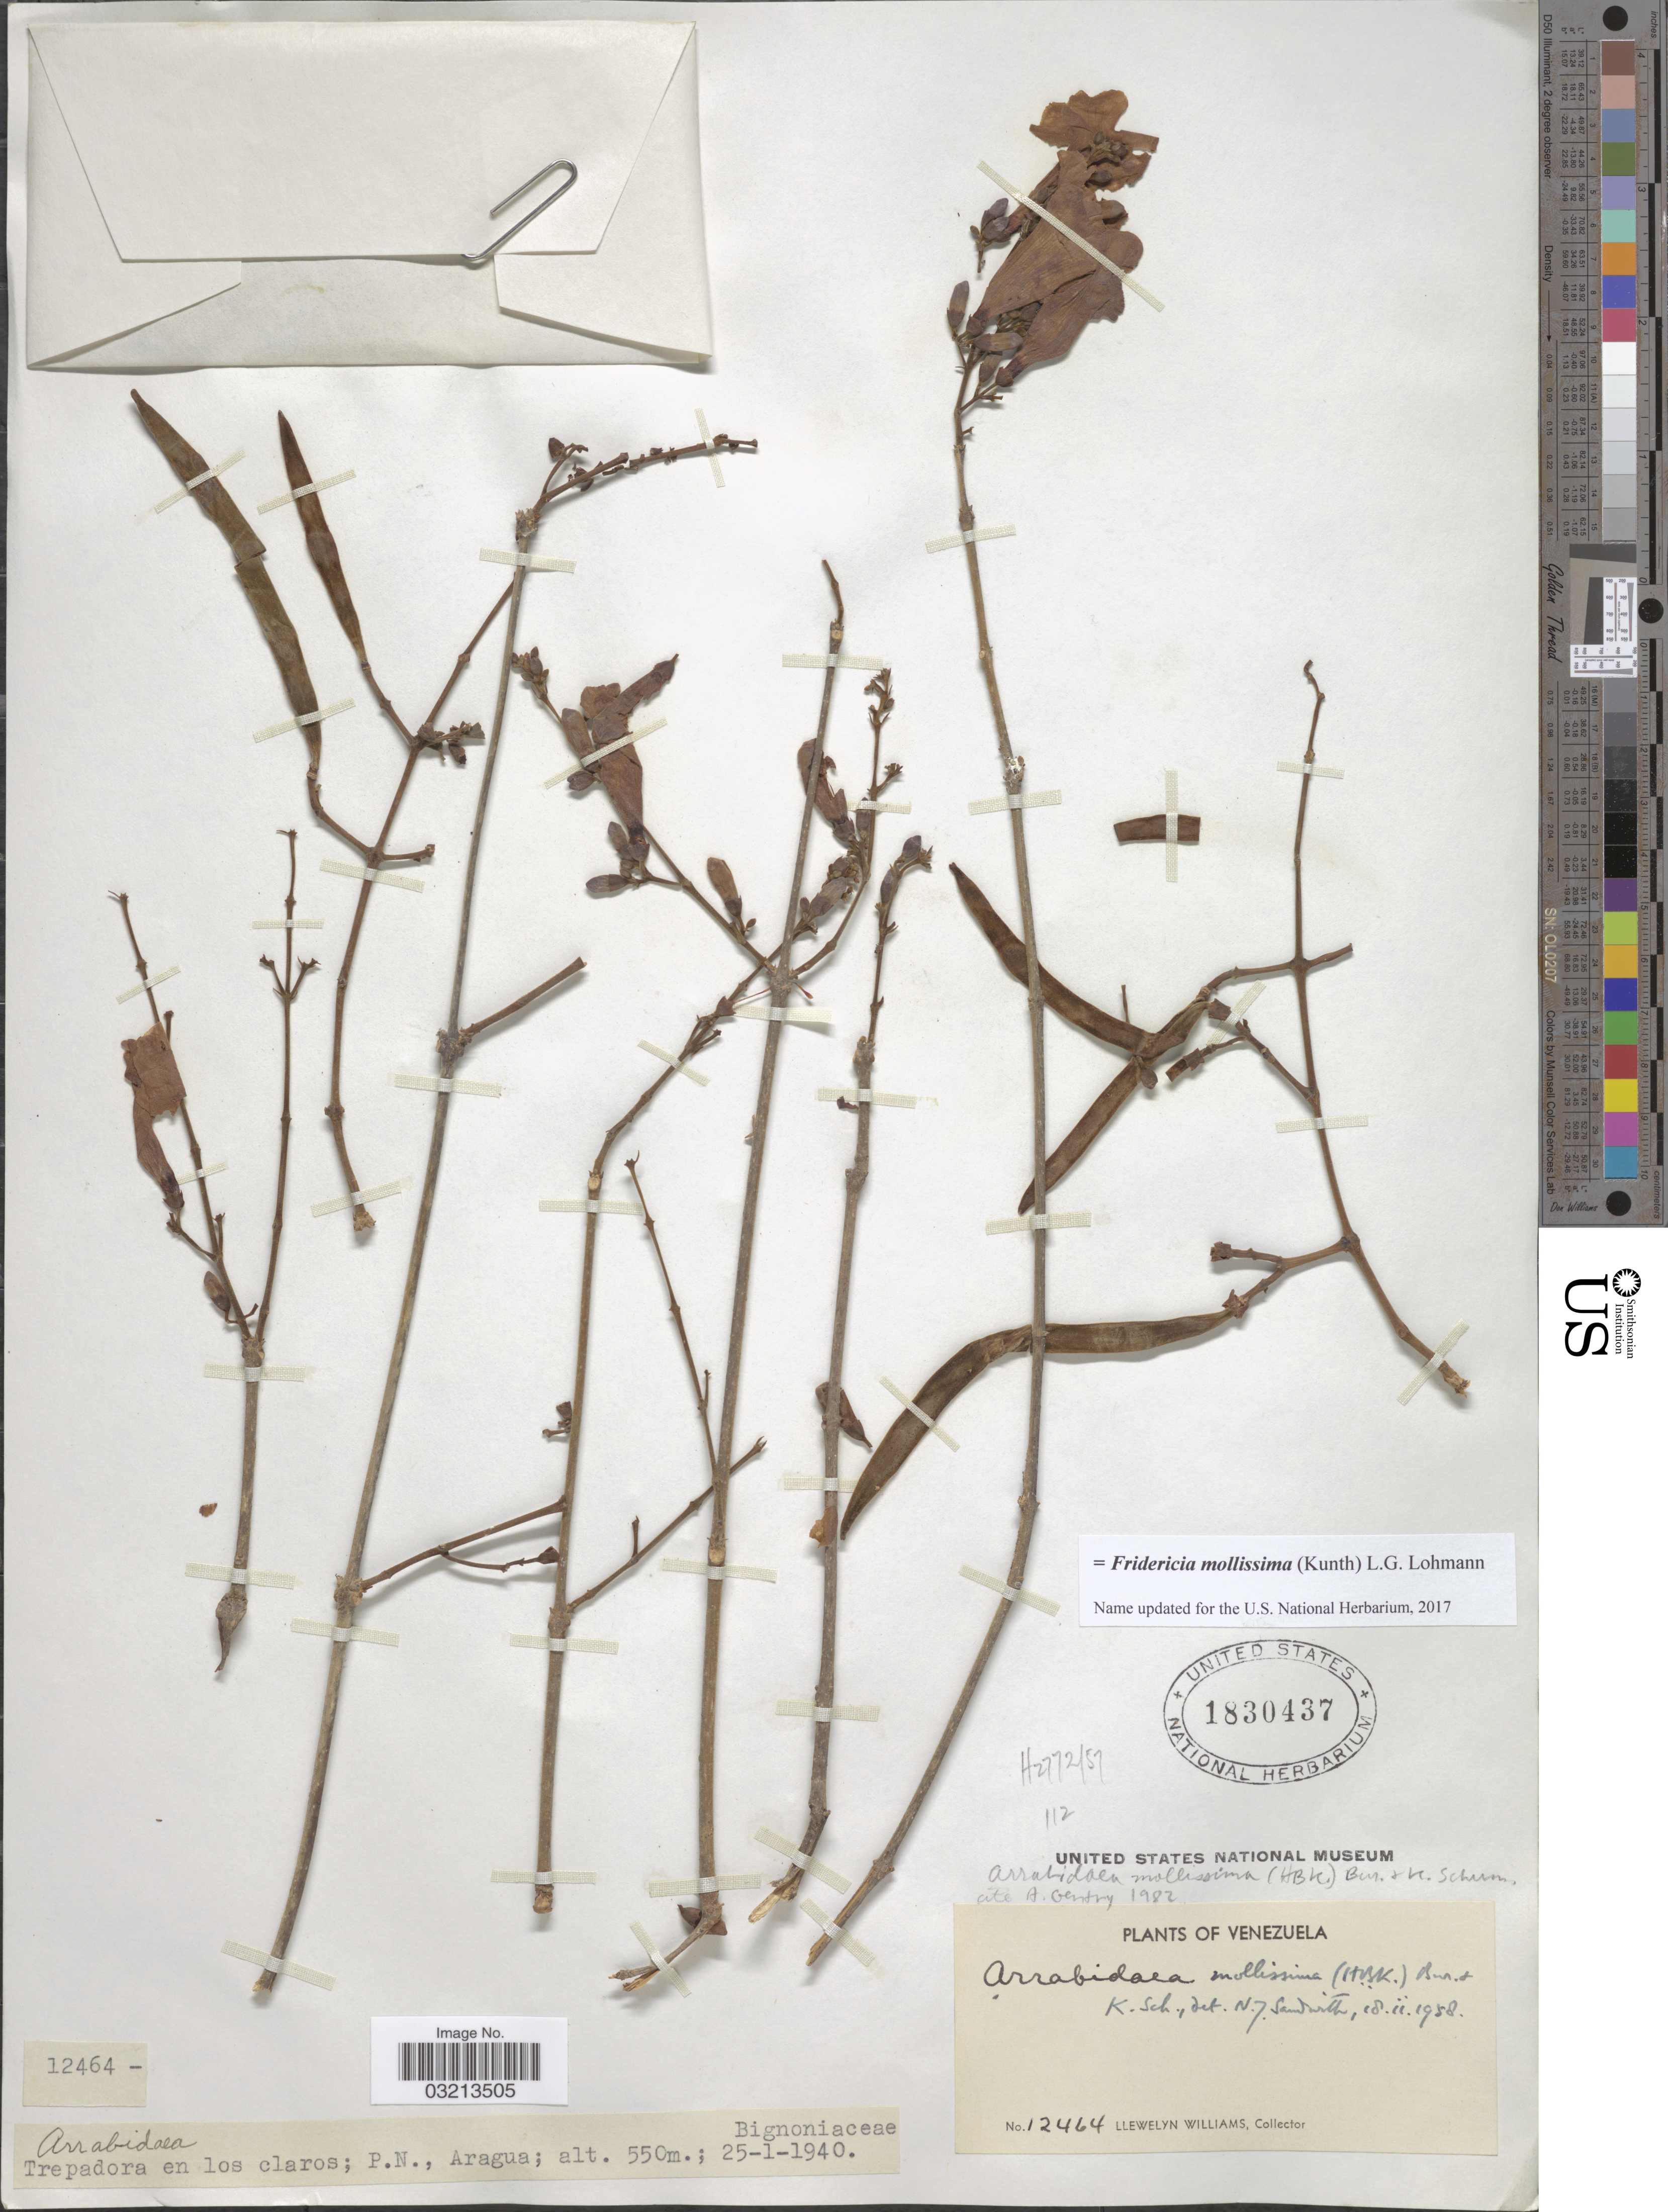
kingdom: Plantae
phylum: Tracheophyta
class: Magnoliopsida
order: Lamiales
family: Bignoniaceae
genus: Fridericia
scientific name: Fridericia mollissima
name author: (Kunth) L.G. Lohmann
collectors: Ll. Williams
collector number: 12464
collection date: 1940-01-25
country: Venezuela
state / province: Aragua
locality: P.N., Aragua.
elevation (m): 550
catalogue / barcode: US 1830437